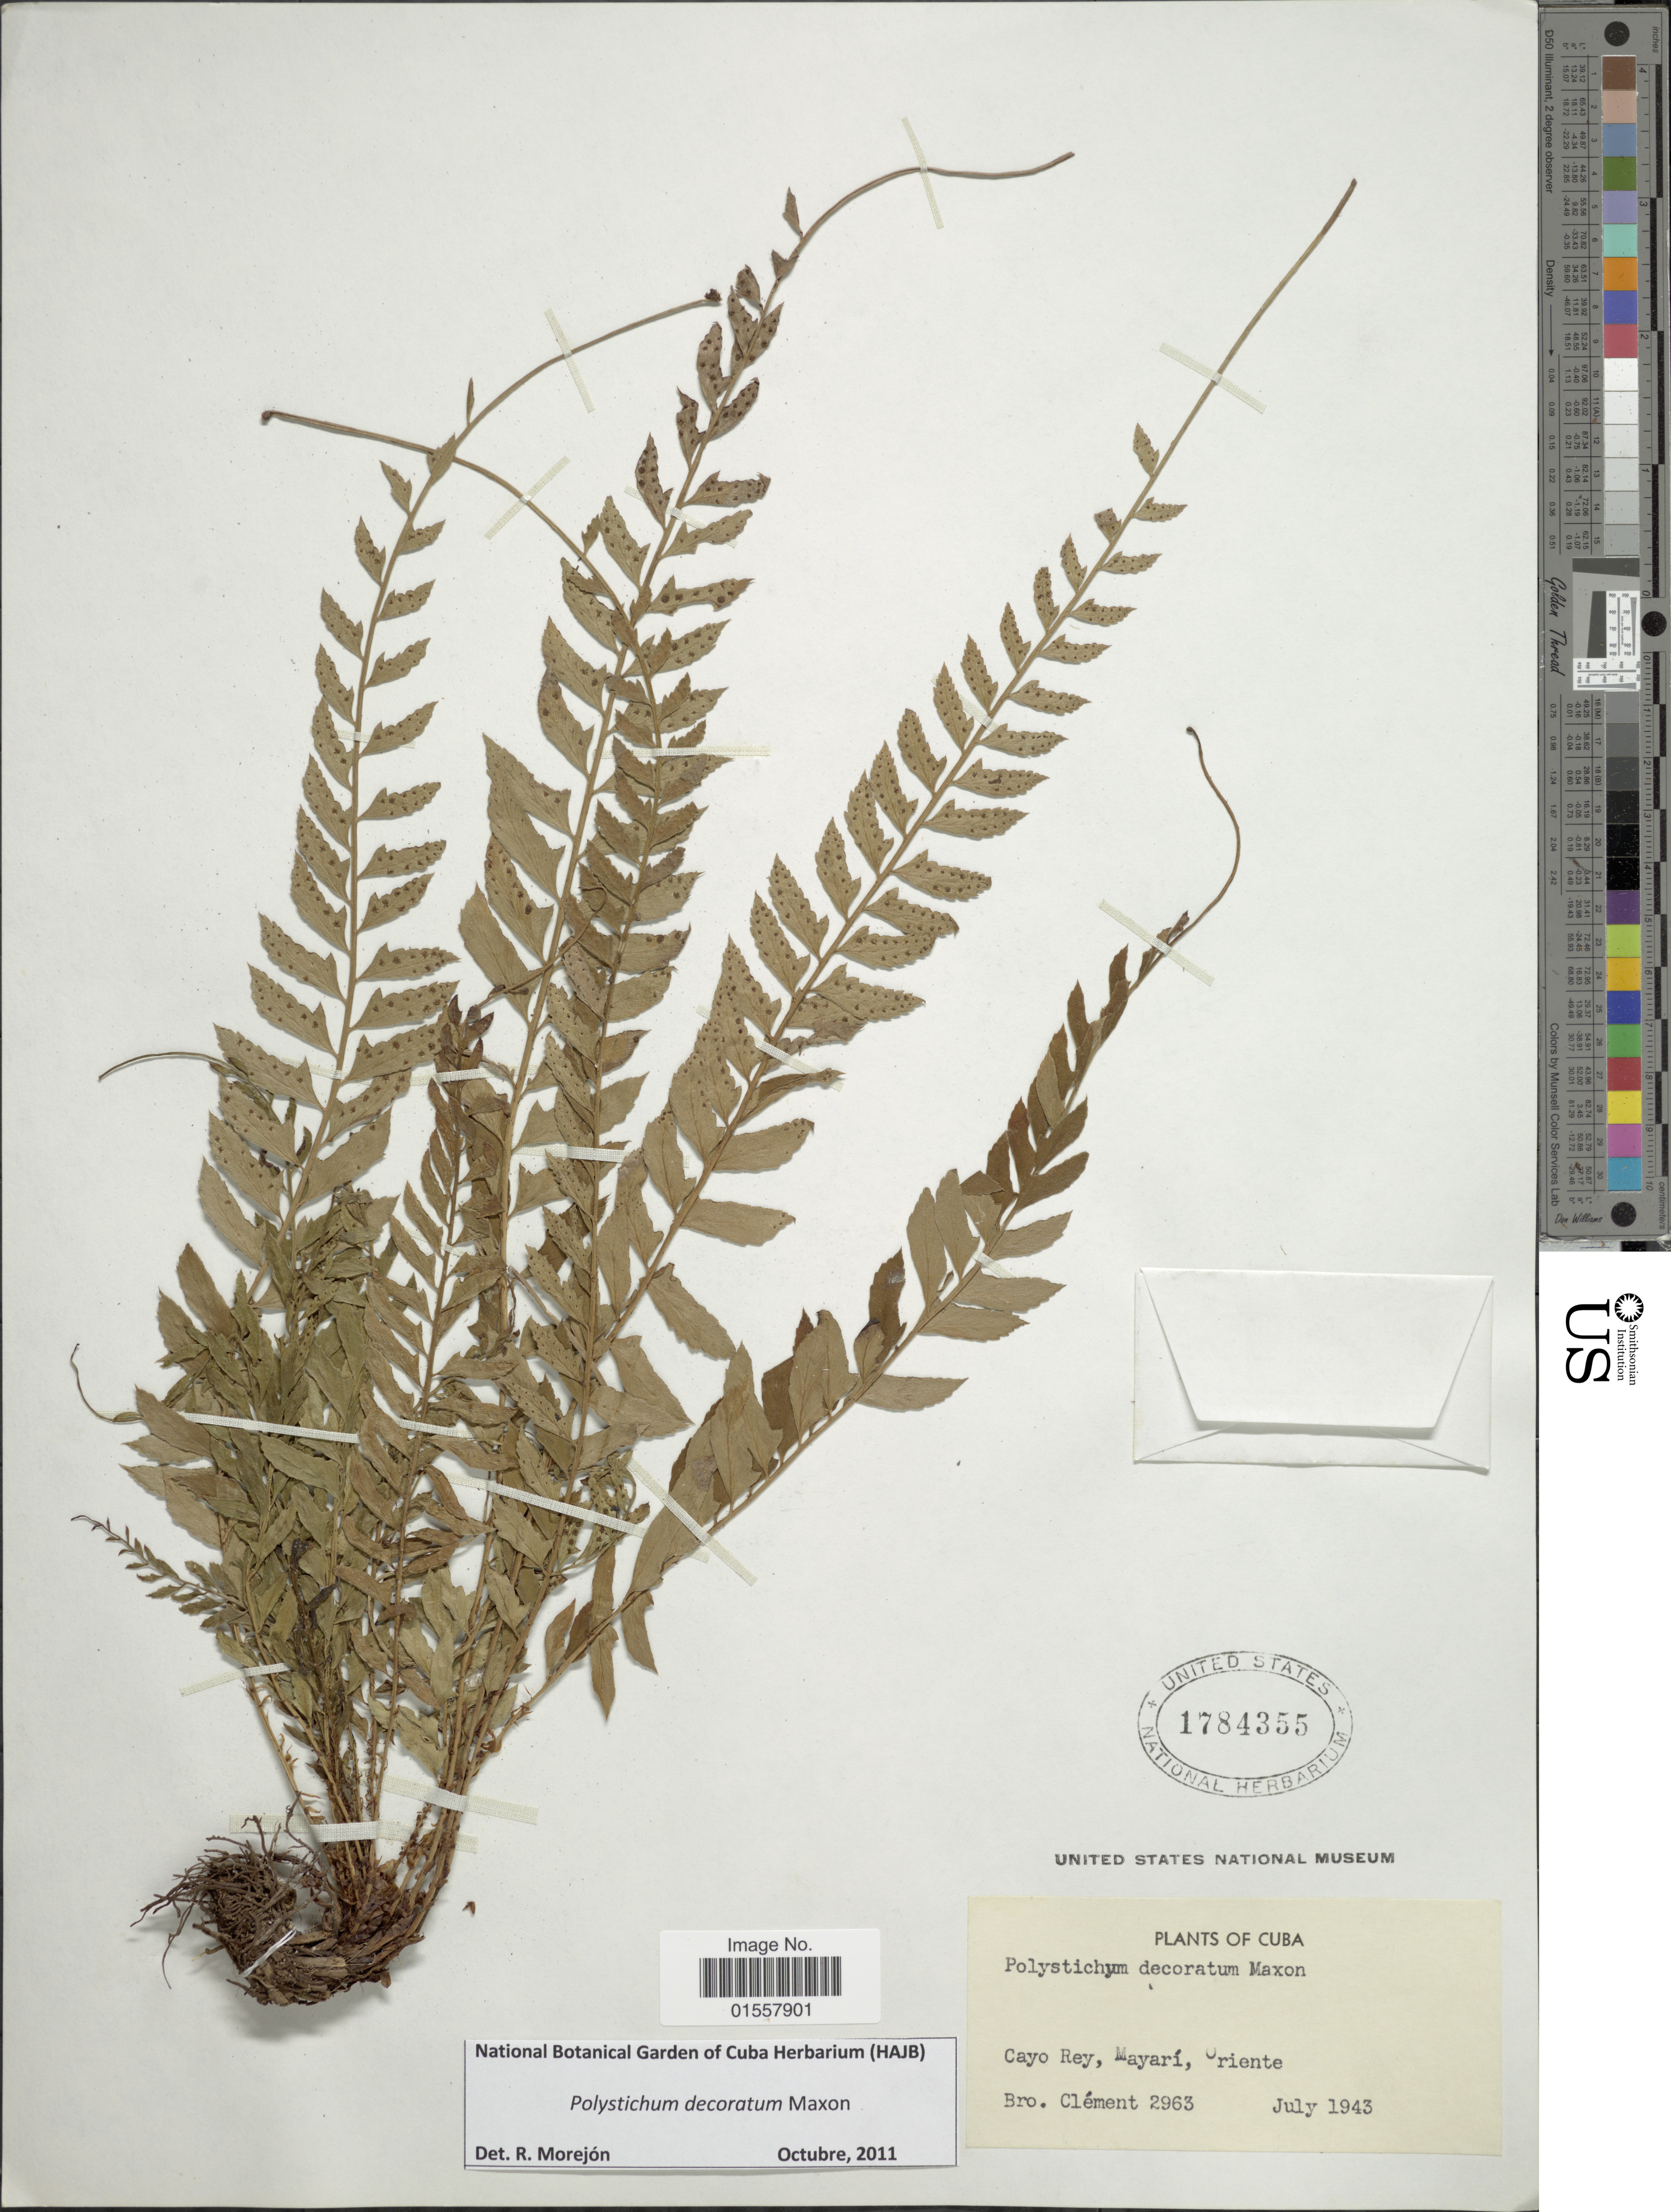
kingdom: Plantae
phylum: Tracheophyta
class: Polypodiopsida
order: Polypodiales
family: Dryopteridaceae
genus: Polystichum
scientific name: Polystichum decoratum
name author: Maxon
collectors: B. Clement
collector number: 2963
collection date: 1943-07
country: Cuba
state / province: Oriente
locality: Cayo Rey, Mayari, Oriente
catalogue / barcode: US 1784355